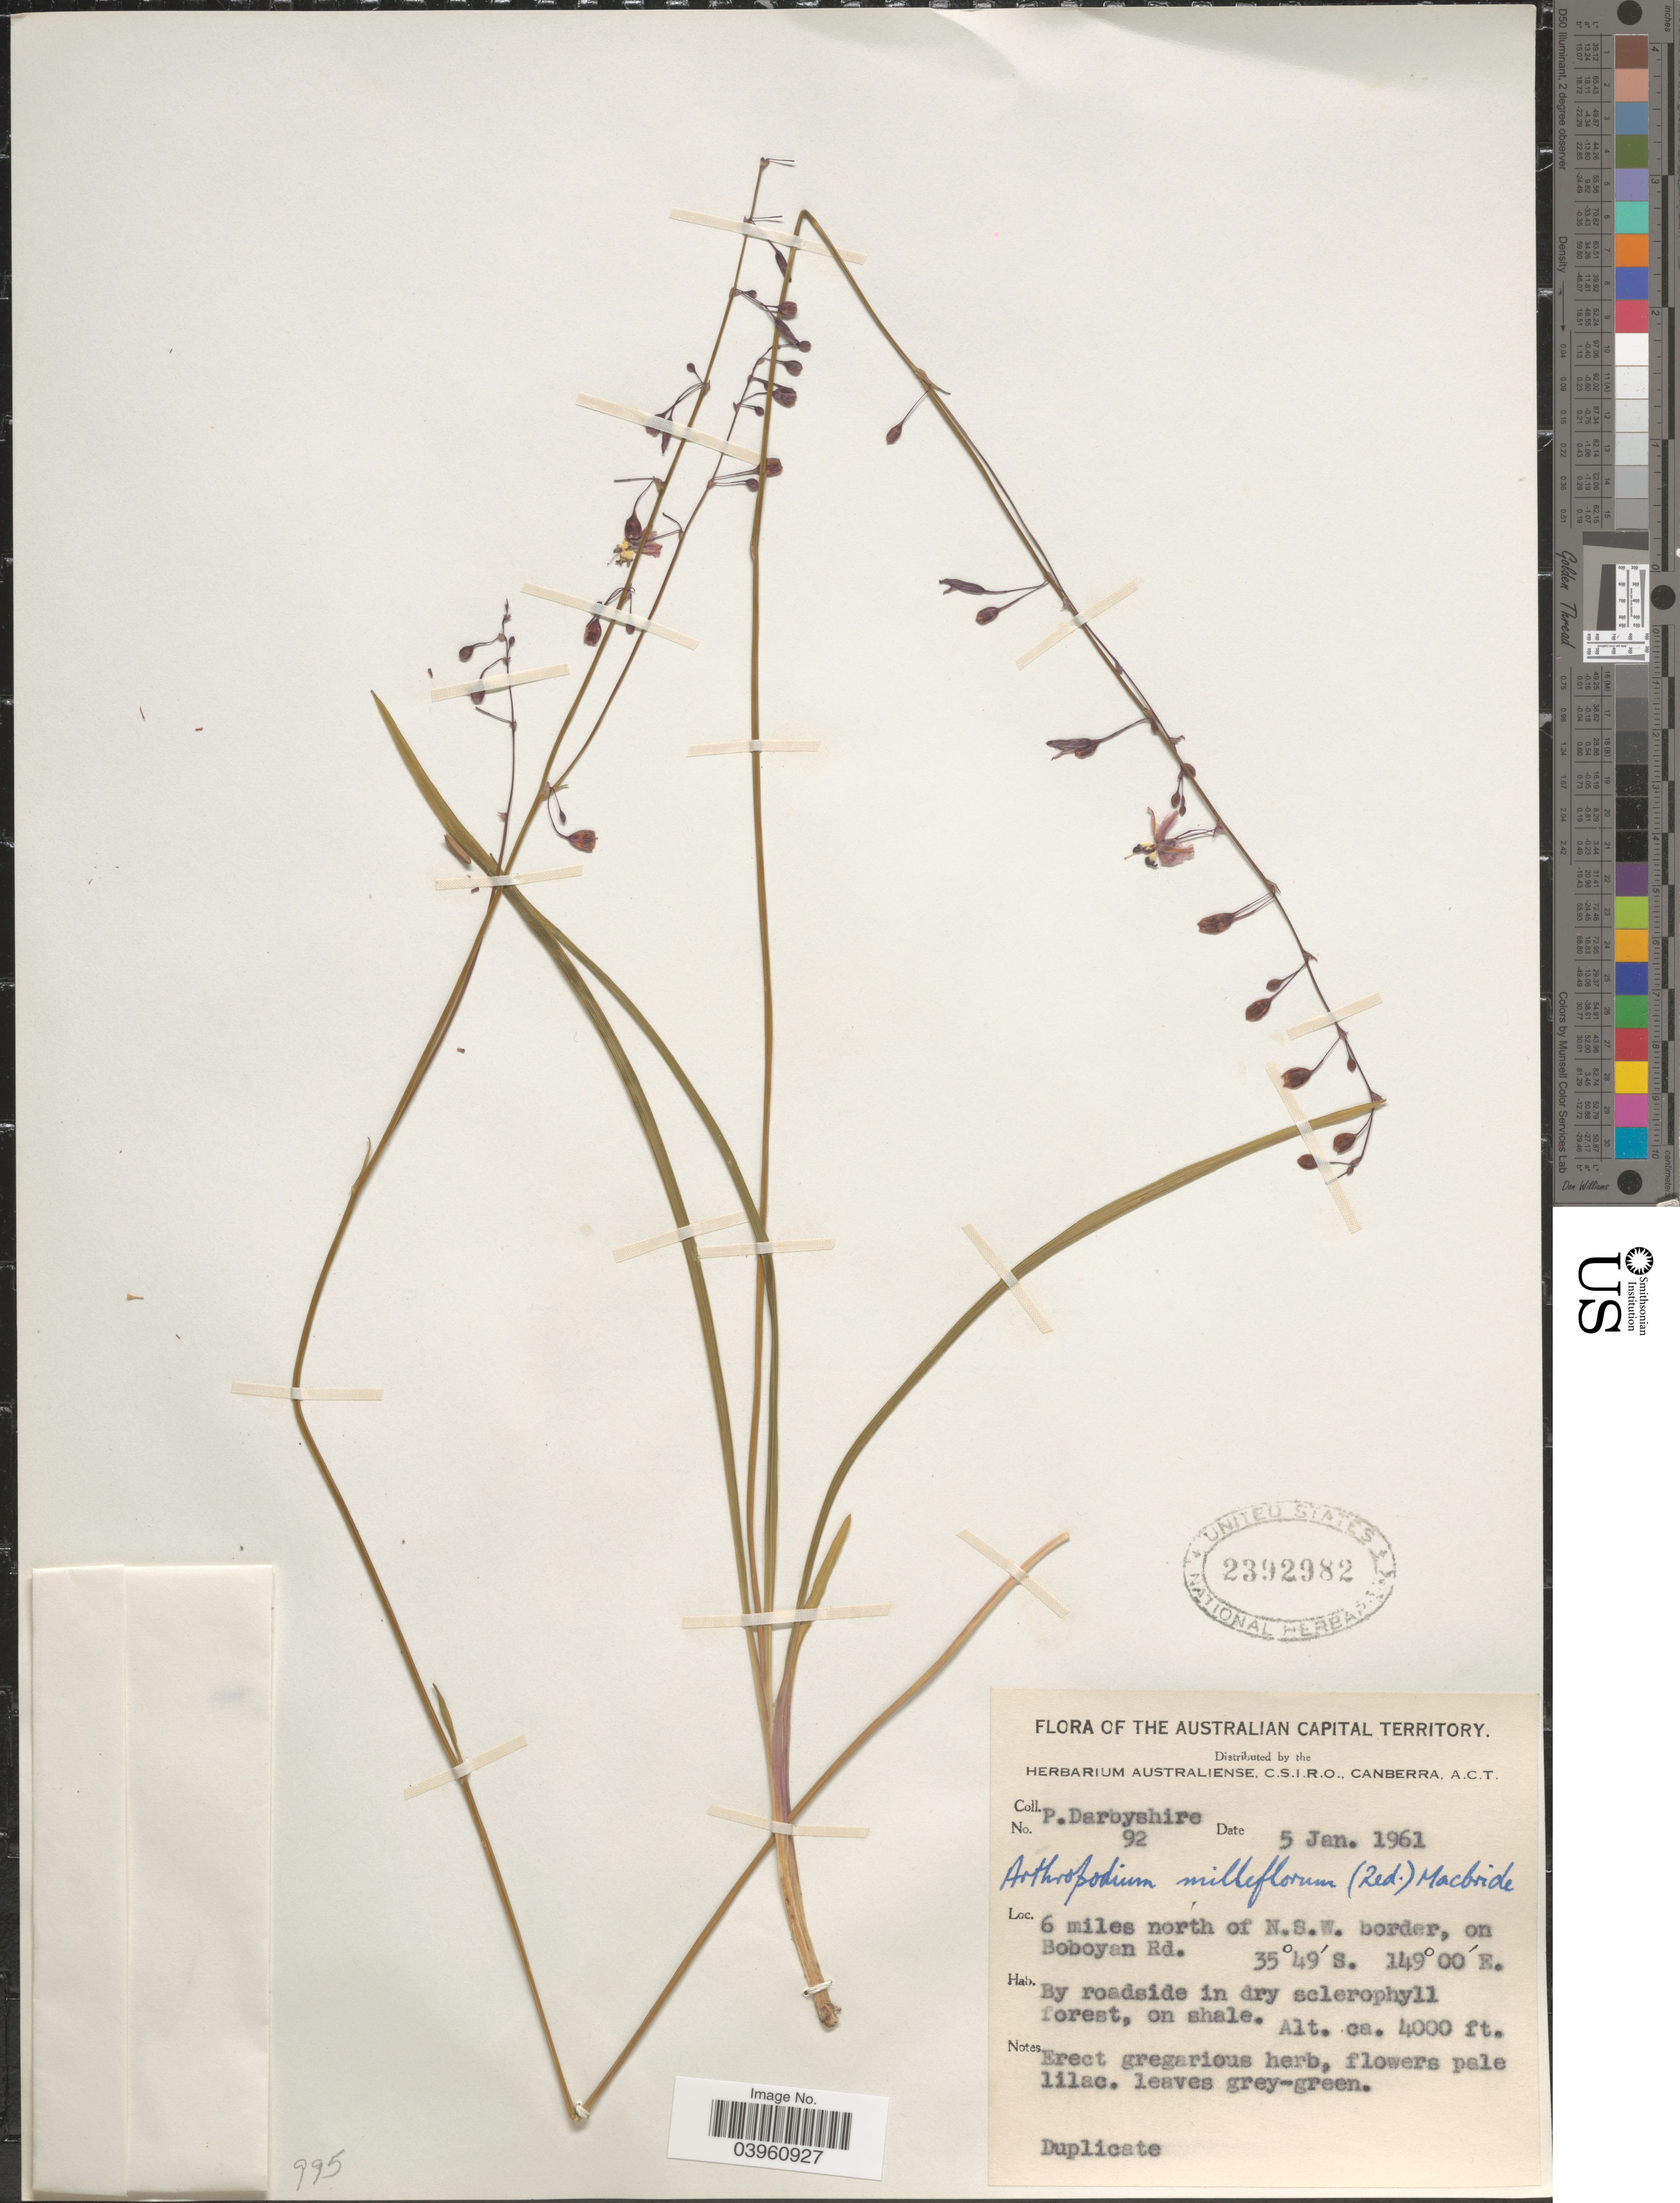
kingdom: Plantae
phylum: Tracheophyta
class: Liliopsida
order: Asparagales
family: Asparagaceae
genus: Arthropodium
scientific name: Arthropodium milleflorum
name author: (DC.) J.F. Macbr.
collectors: P. Darbyshire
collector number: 92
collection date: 1961-01-05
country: Australia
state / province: New South Wales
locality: Australian Capital Territory. 6 miles north of N.S.W. border, on Boboyan Rd.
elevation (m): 1219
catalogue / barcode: US 2392982